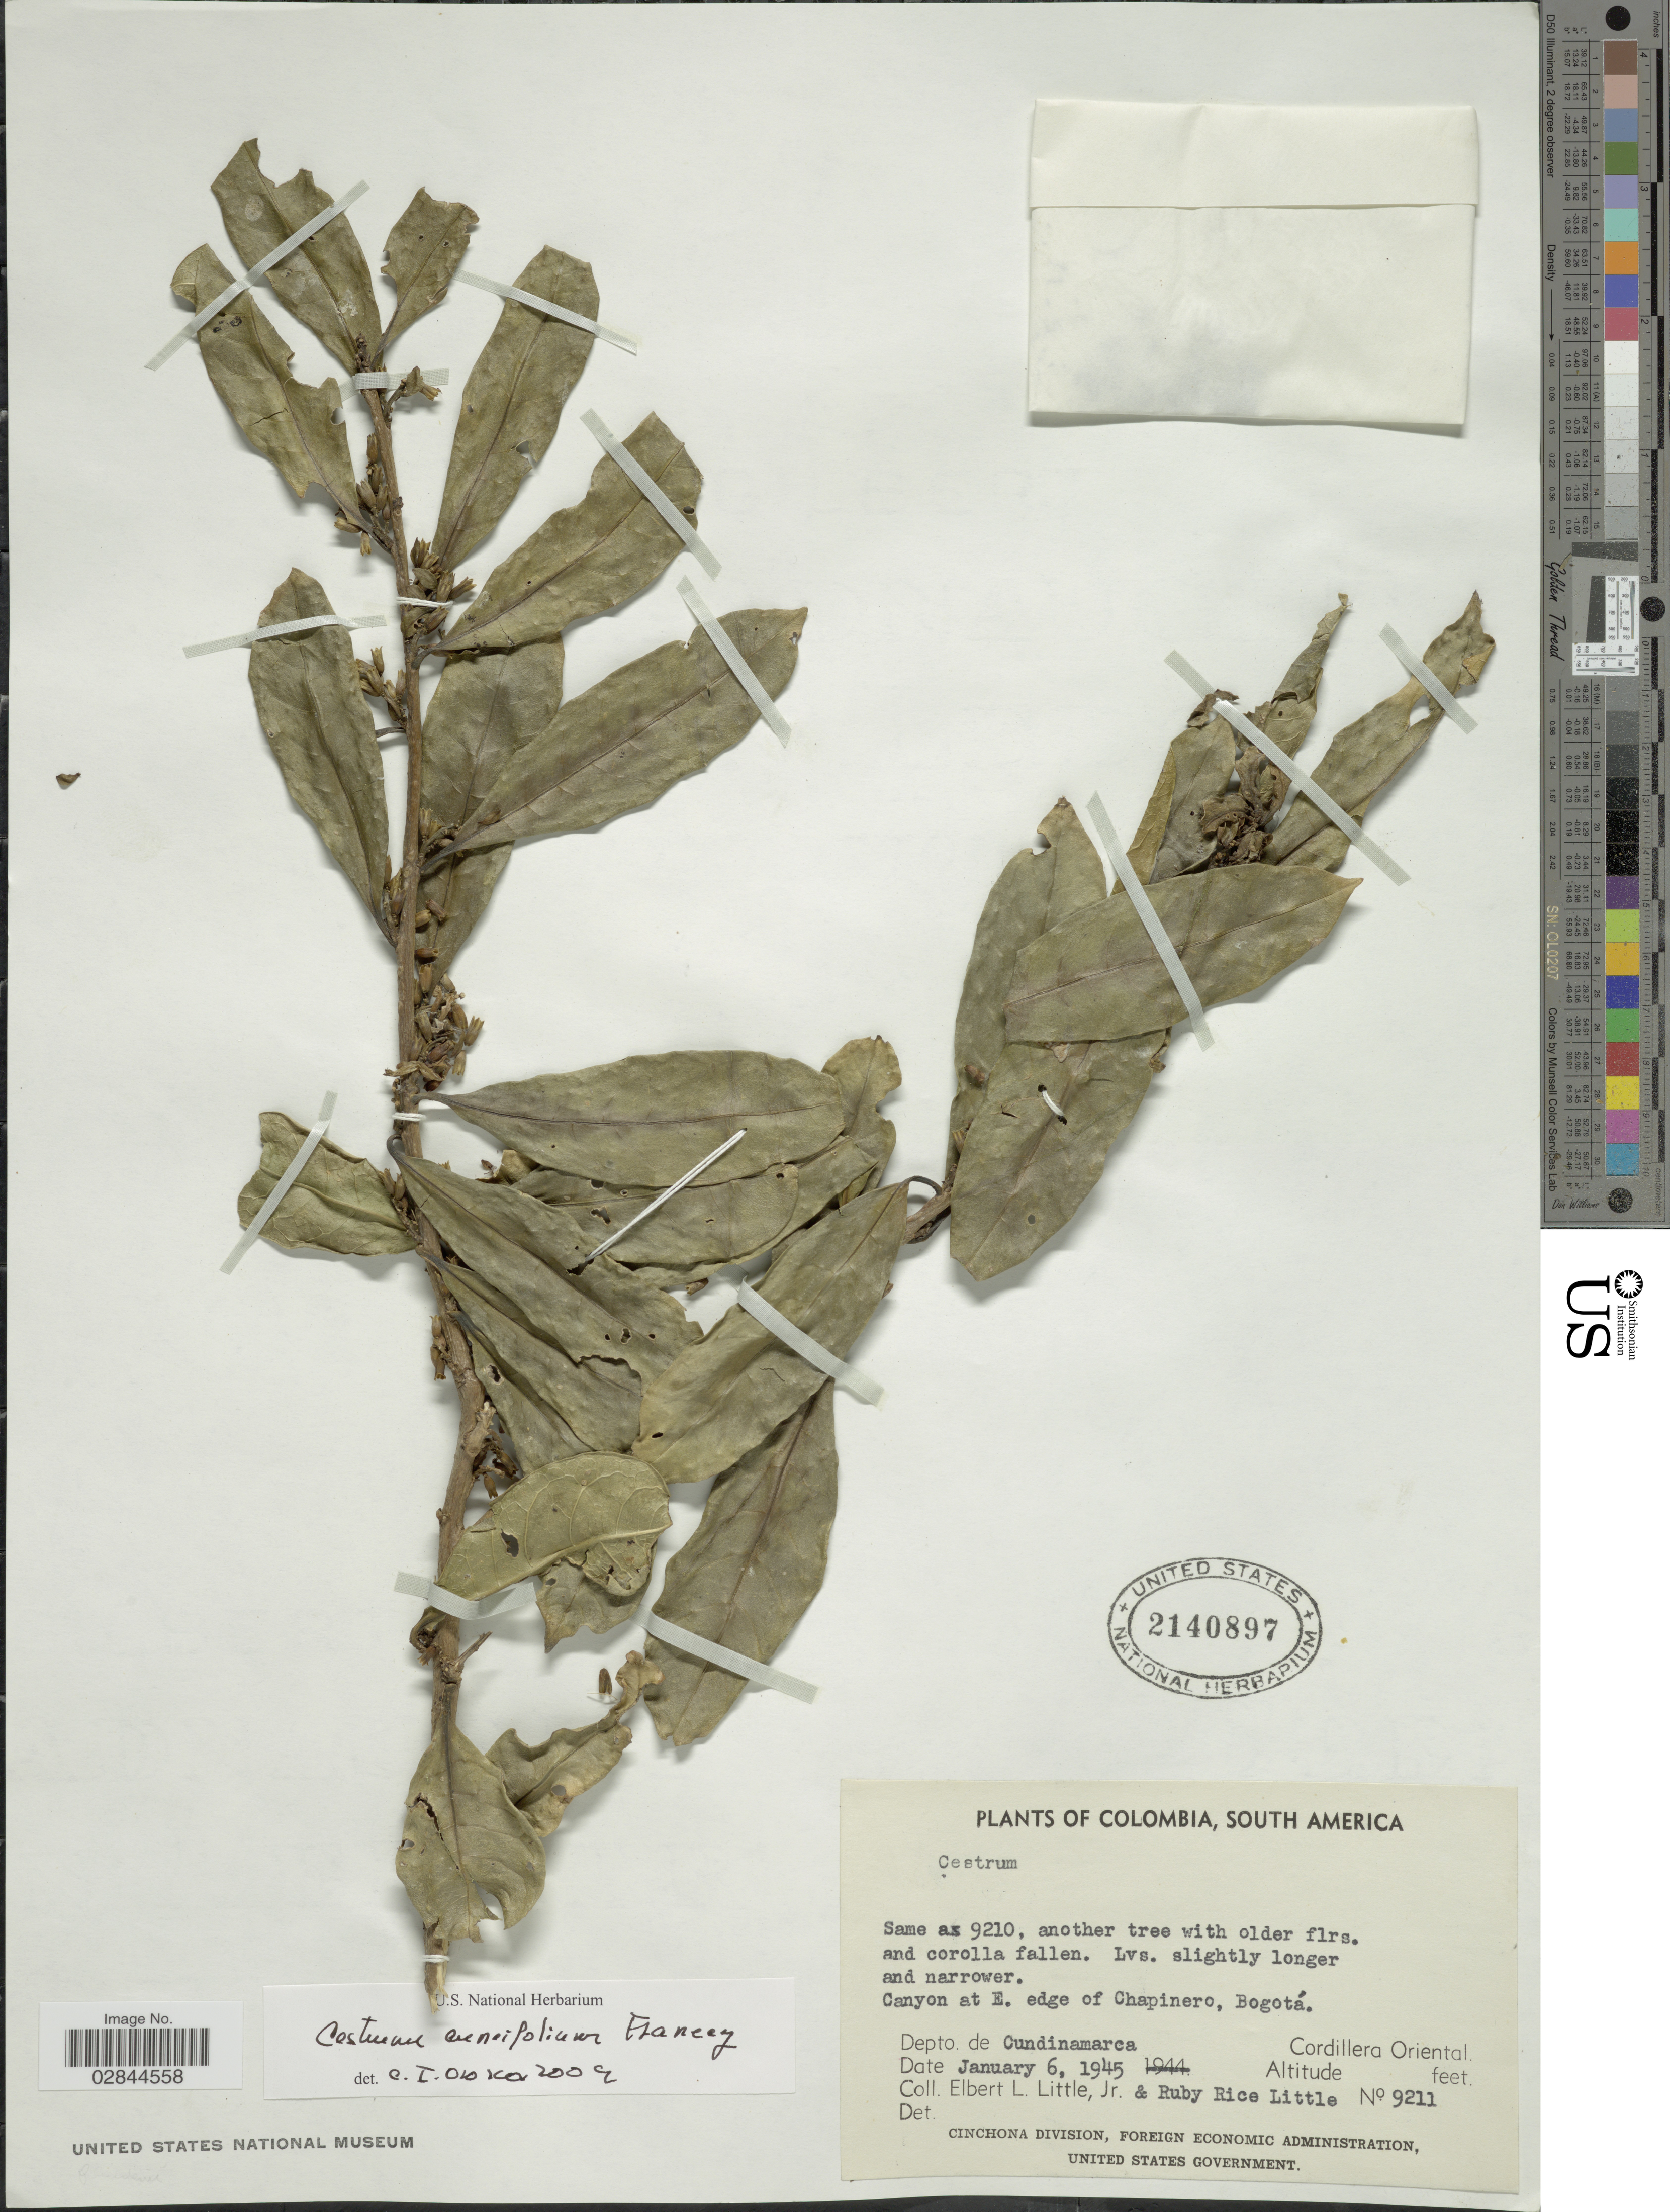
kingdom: Plantae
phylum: Tracheophyta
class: Magnoliopsida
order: Solanales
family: Solanaceae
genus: Cestrum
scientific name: Cestrum cuneifolium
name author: Francey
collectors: E. L. Little & R. R. Little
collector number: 9211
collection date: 1945-01-06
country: Colombia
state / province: Cundinamarca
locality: Canyon at E. edge of Chapinero, Bogotá. Depto. de Cundinamarca. Cordillera Oriental.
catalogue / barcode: US 2140897